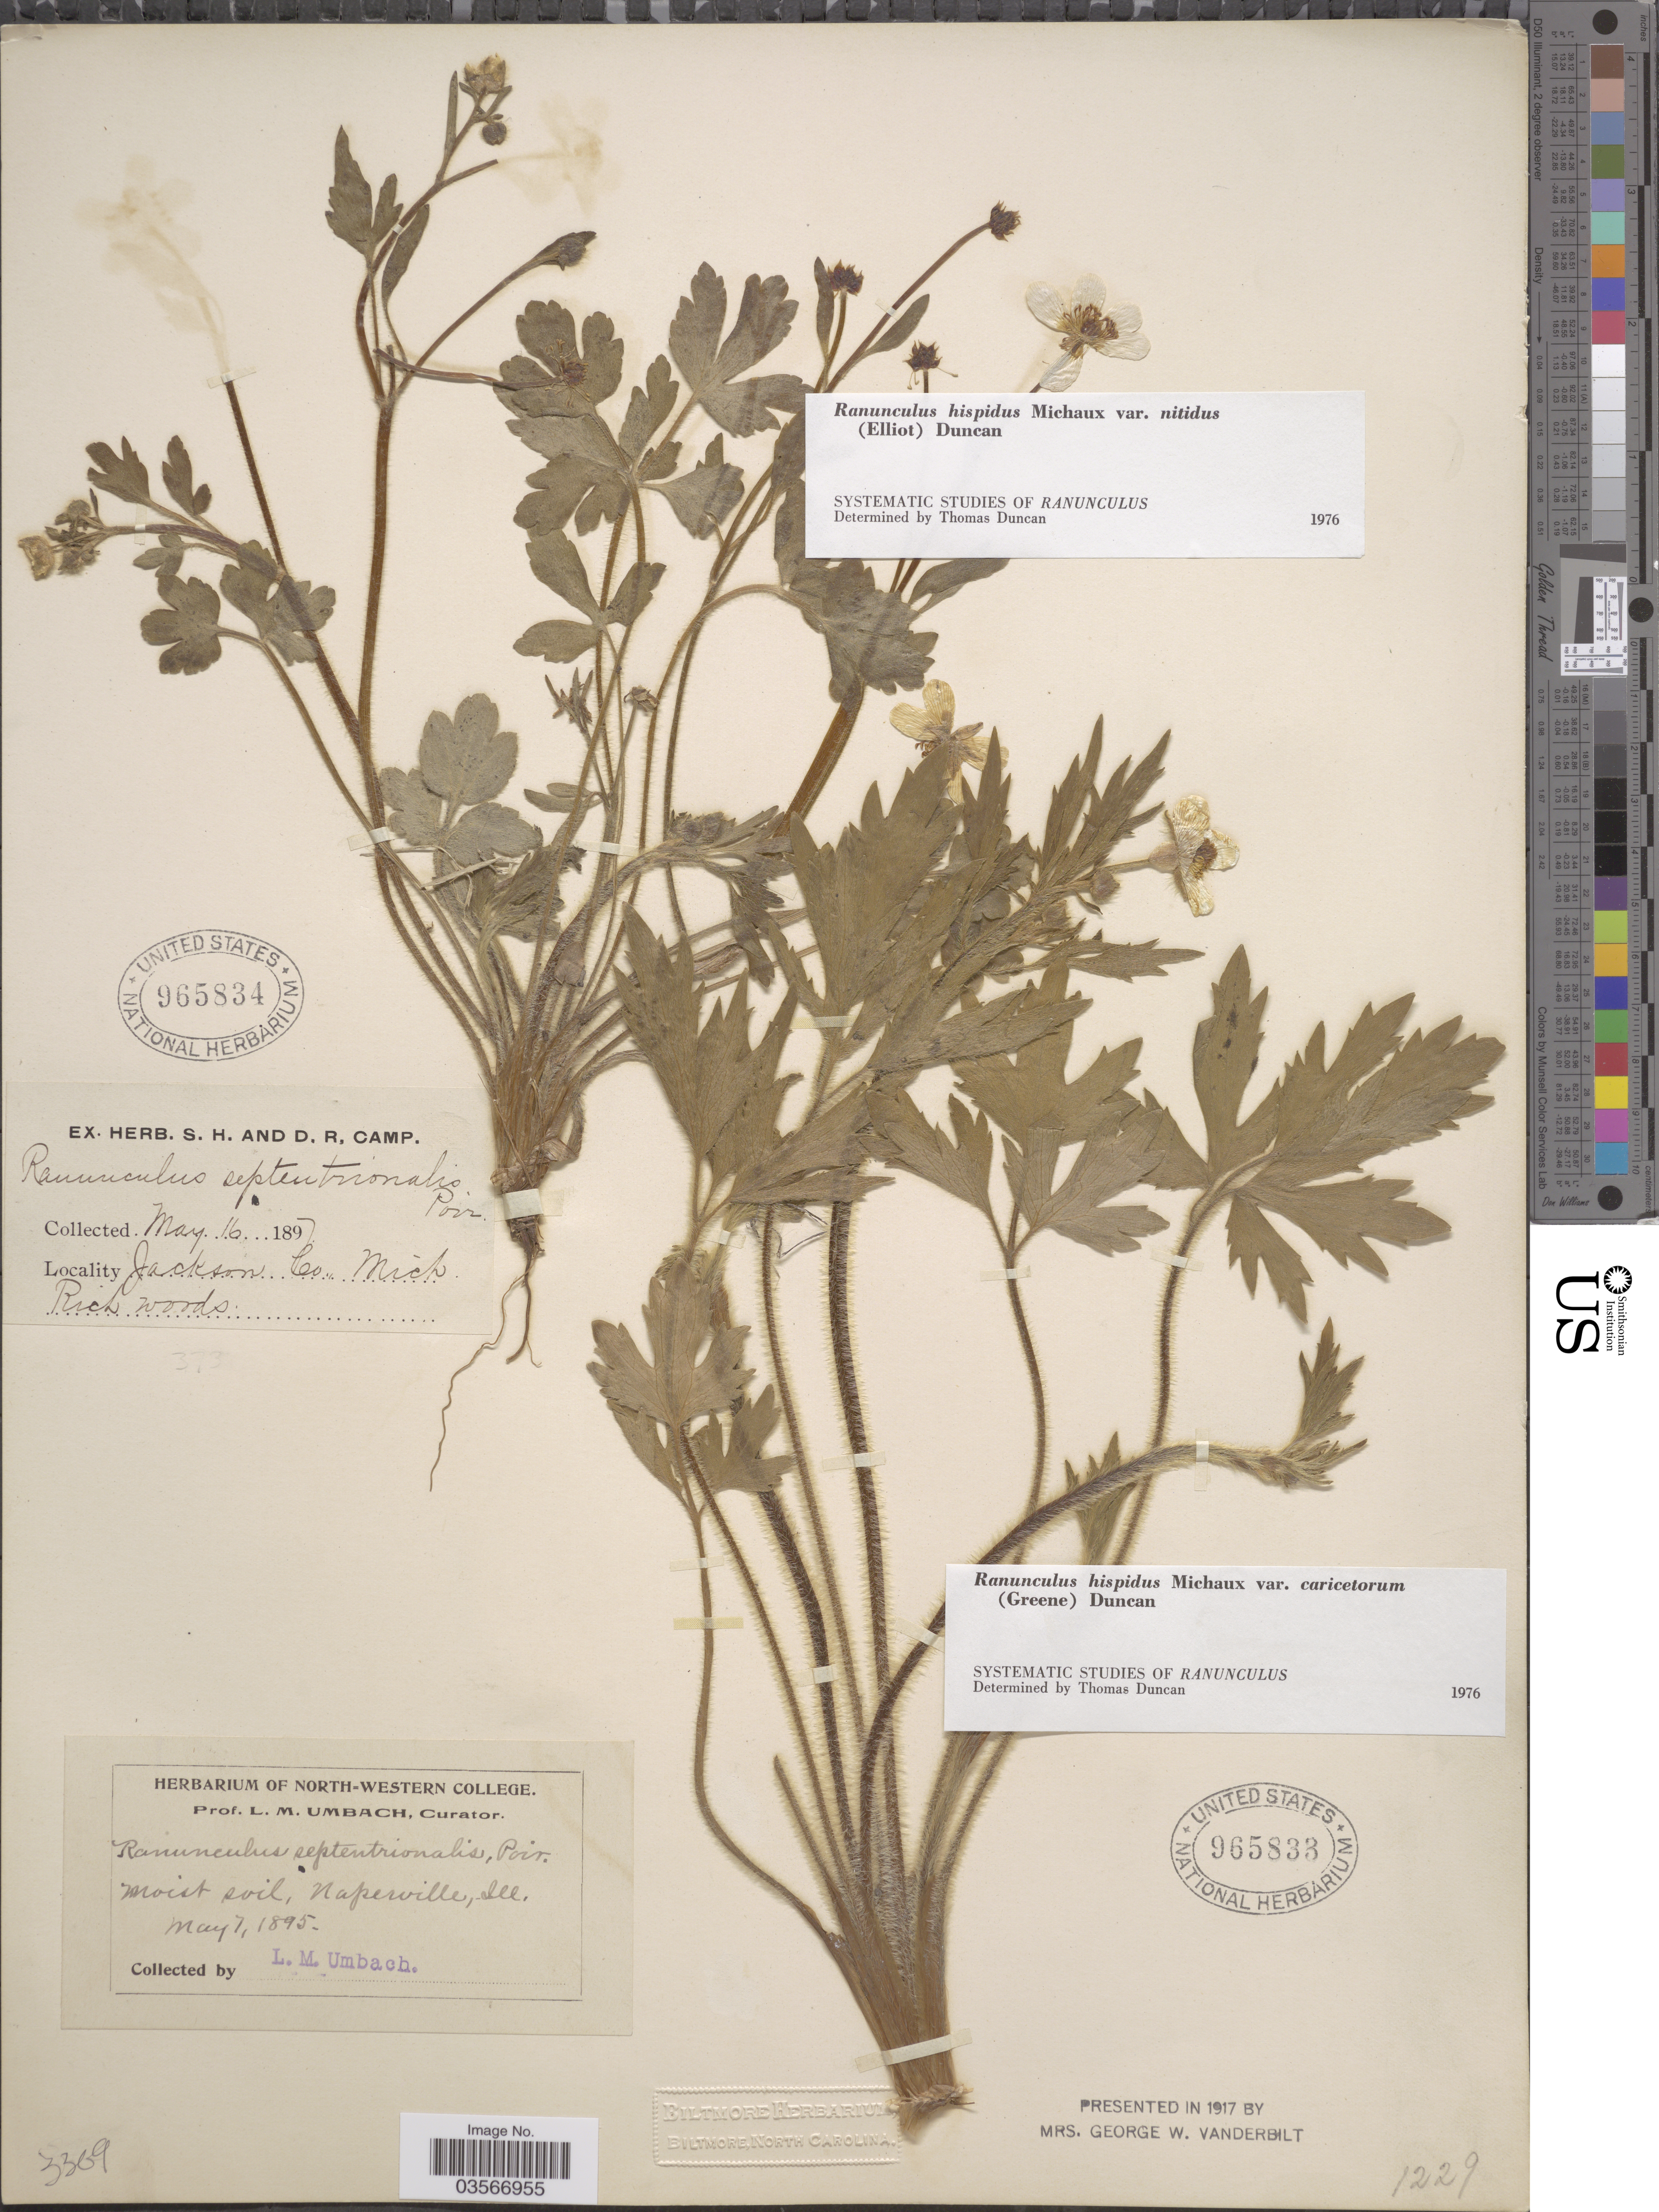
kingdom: Plantae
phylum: Tracheophyta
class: Magnoliopsida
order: Ranunculales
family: Ranunculaceae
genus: Ranunculus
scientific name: Ranunculus hispidus var. caricetorum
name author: Michx.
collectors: L. M. Umbach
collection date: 1895-05-07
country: United States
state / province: Illinois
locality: Naperville.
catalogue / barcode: US 965833